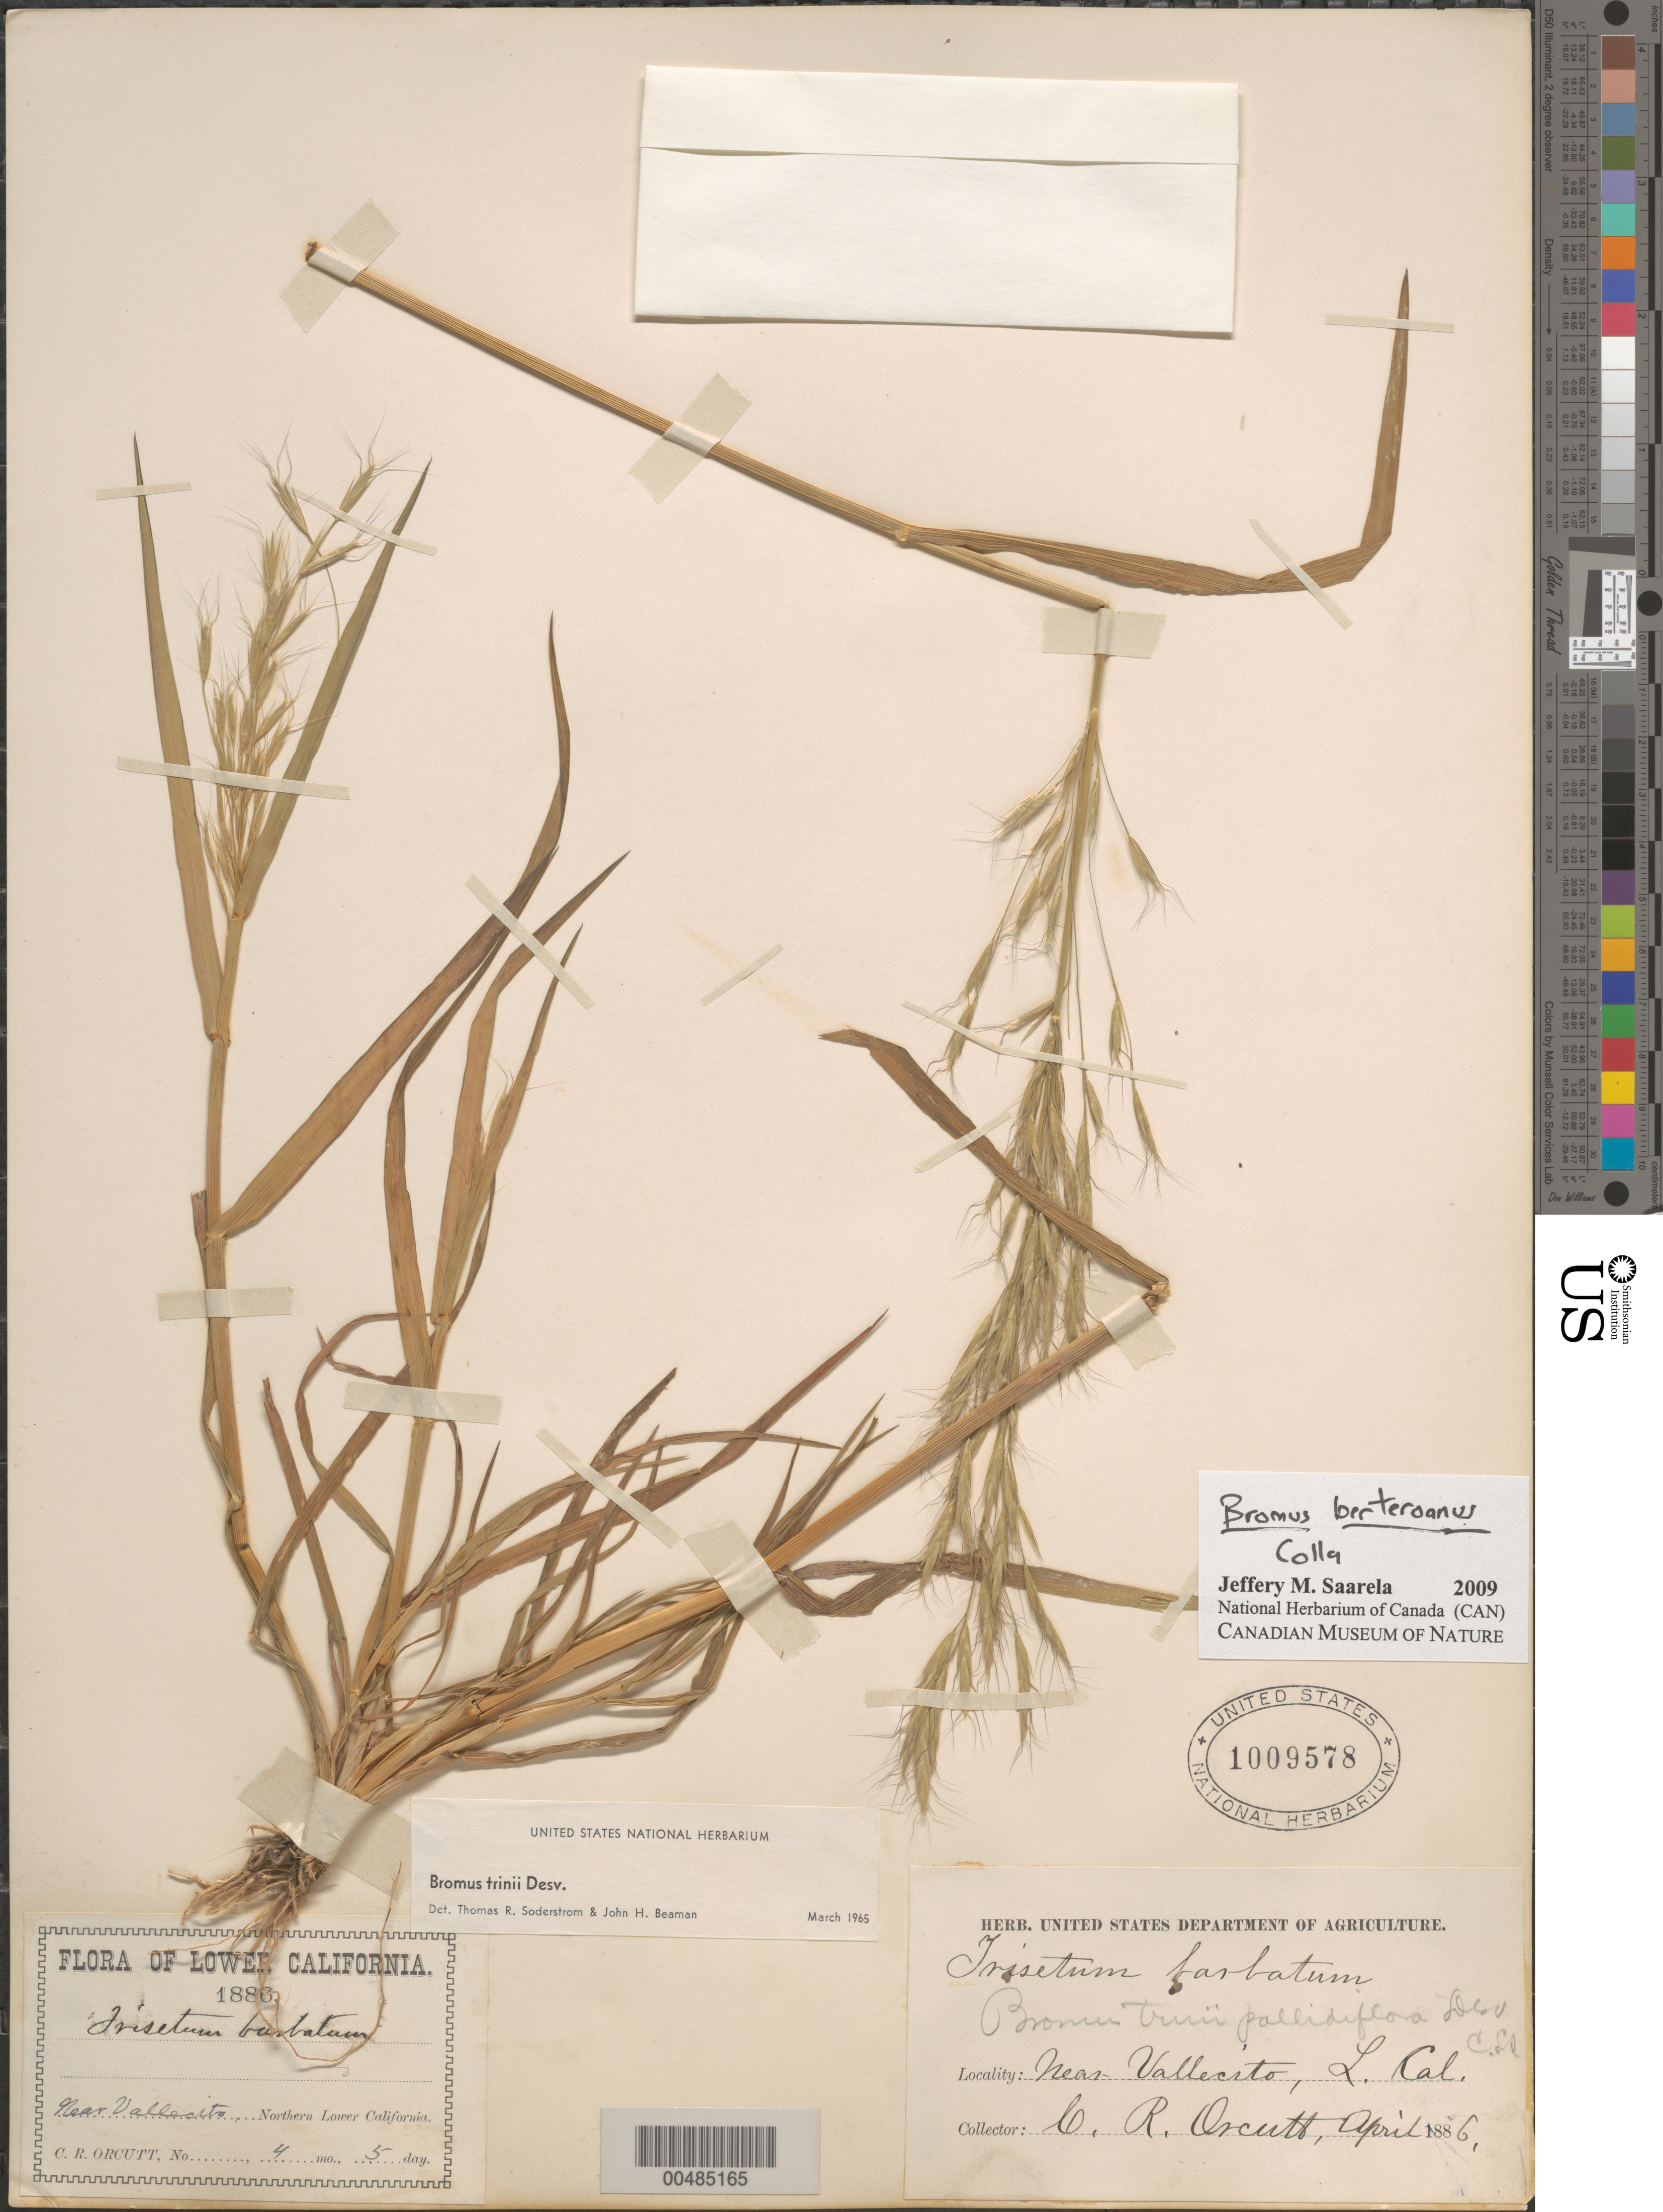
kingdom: Plantae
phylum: Tracheophyta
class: Liliopsida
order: Poales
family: Poaceae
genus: Bromus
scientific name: Bromus berteroanus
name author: Colla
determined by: Soderstrom, T. R.; Beaman, J. H.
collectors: C. R. Orcutt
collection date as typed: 5 Apr 1886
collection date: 1886-04-05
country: Mexico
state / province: Baja California Norte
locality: Near Vallecito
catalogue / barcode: US 1009578